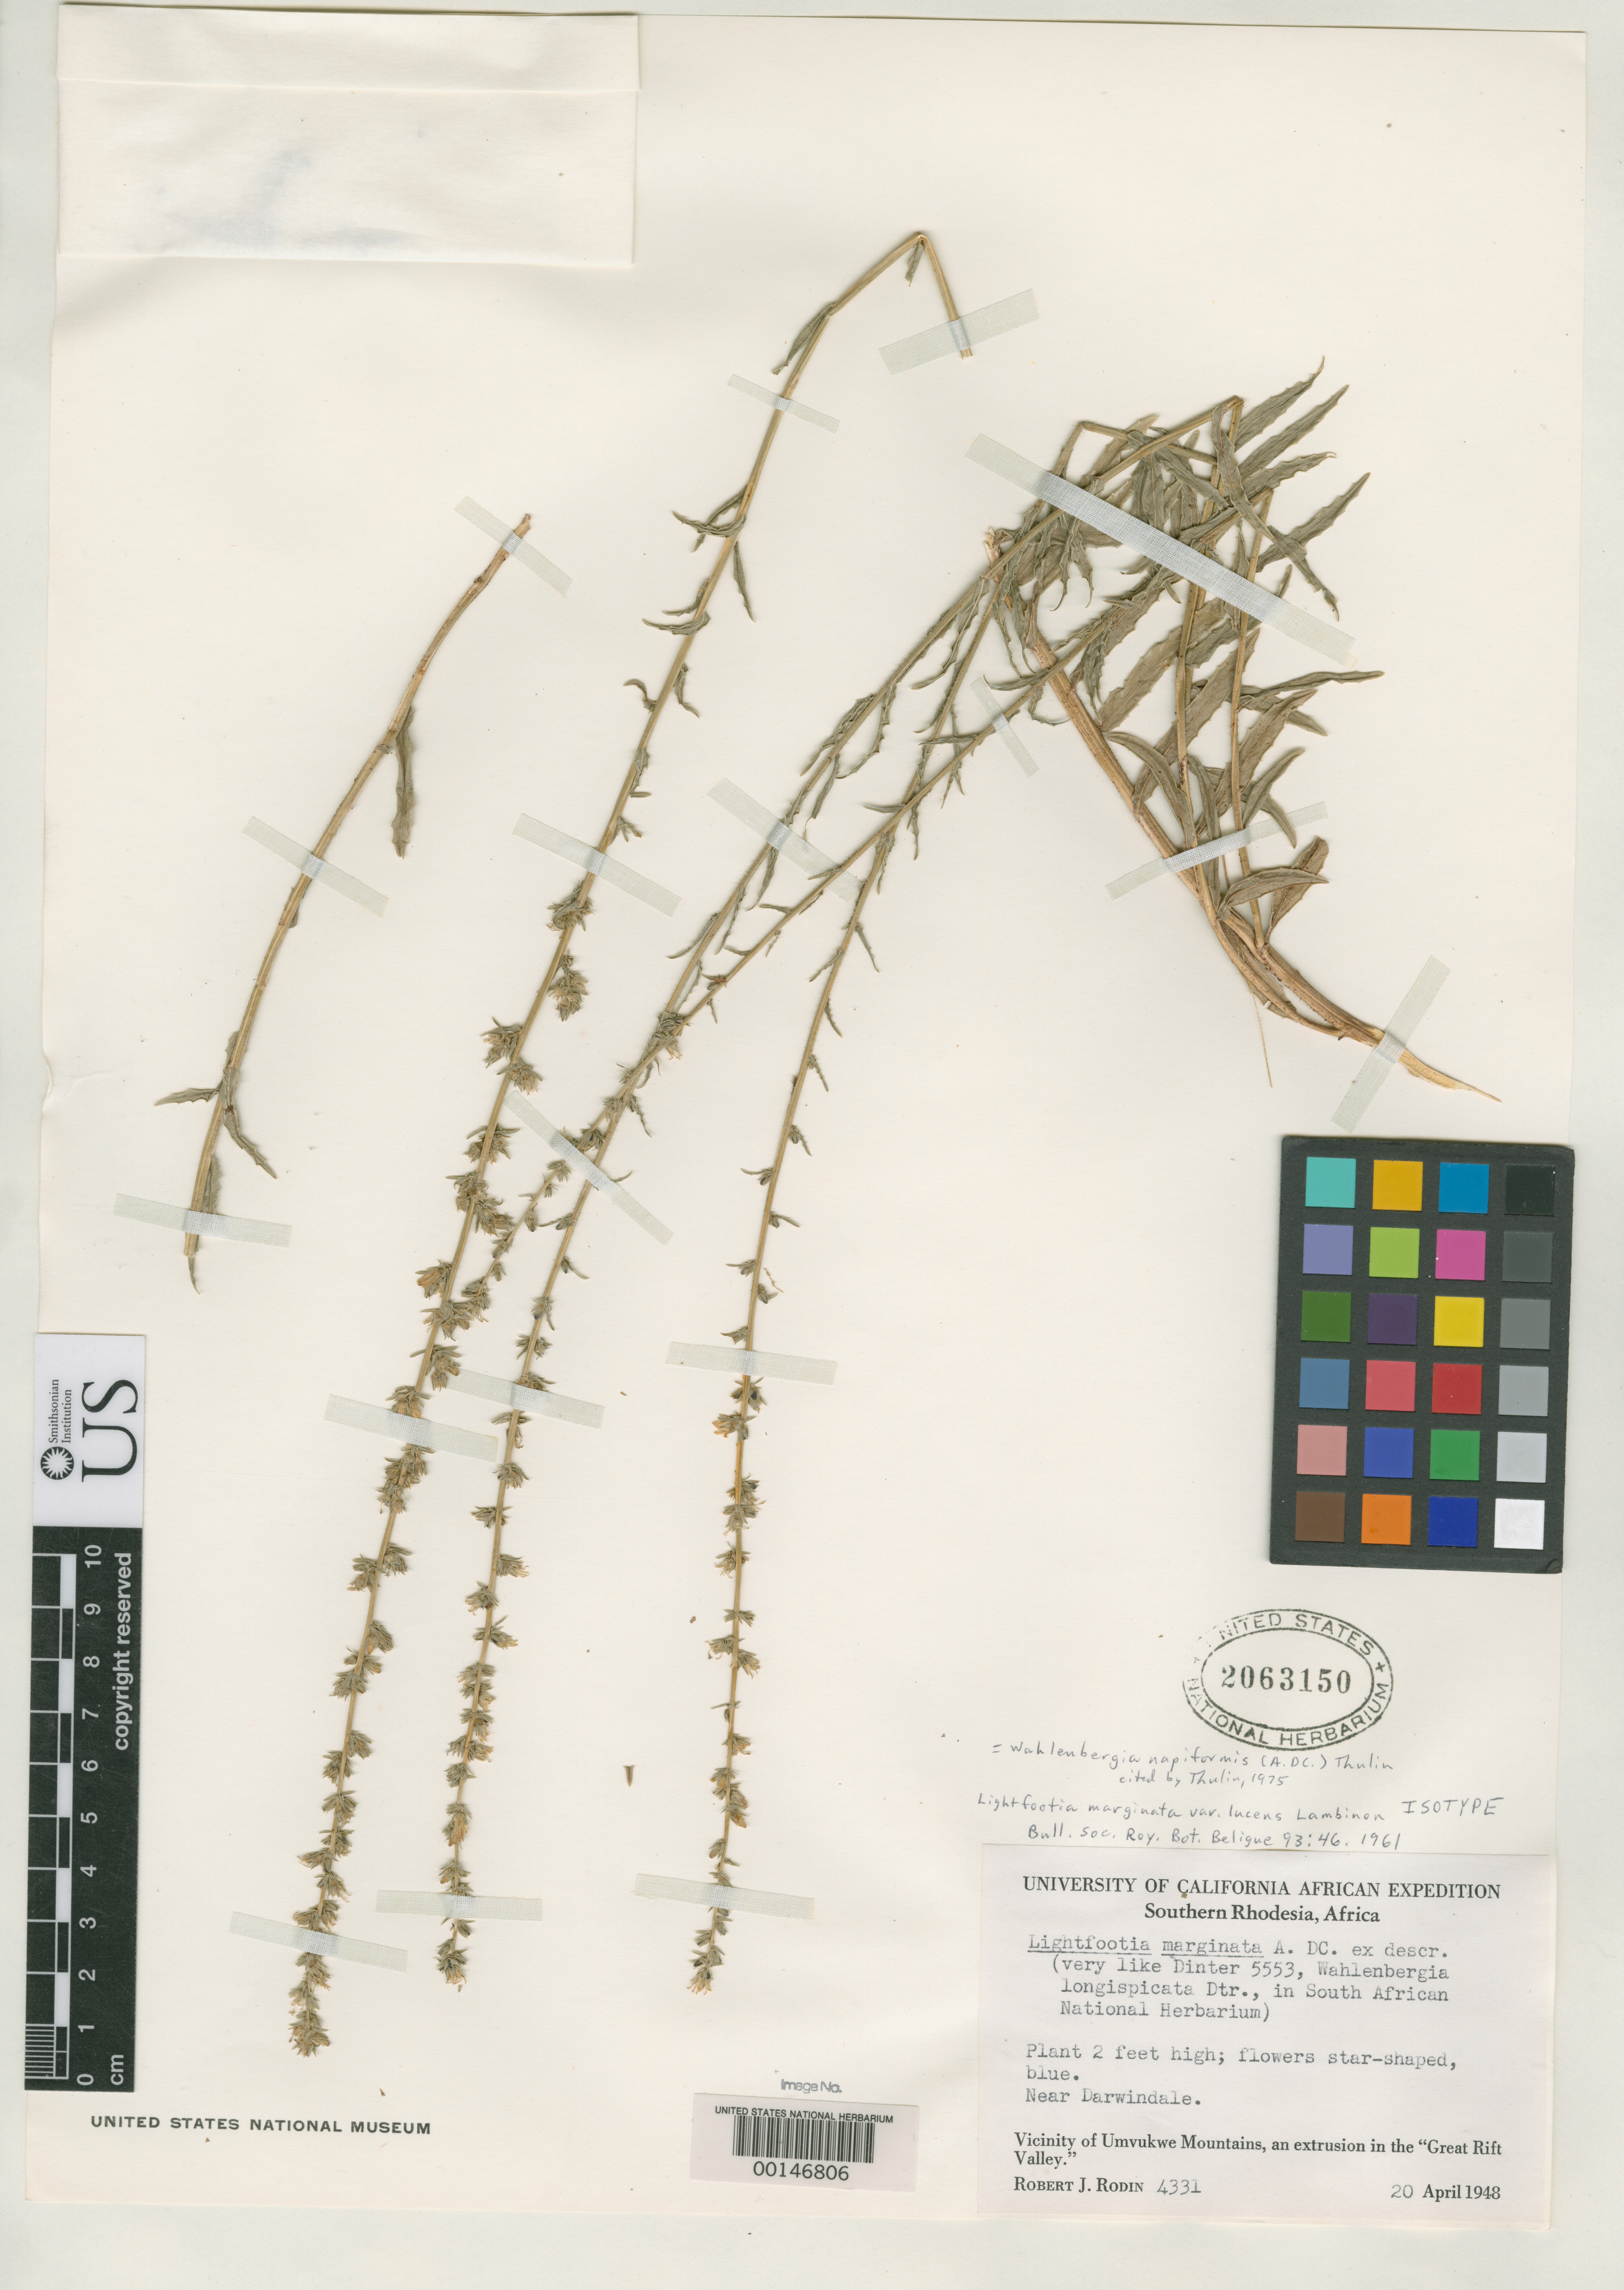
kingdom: Plantae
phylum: Tracheophyta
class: Magnoliopsida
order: Asterales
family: Campanulaceae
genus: Lightfootia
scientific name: Lightfootia marginata var. lucens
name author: Lambinon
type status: Isotype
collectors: R. J. Rodin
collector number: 4331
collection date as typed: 20 Apr 1948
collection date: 1948-04-20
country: Zimbabwe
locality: Vicinity of Umvukwe Mts. near Darwindale.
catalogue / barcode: US 2063150